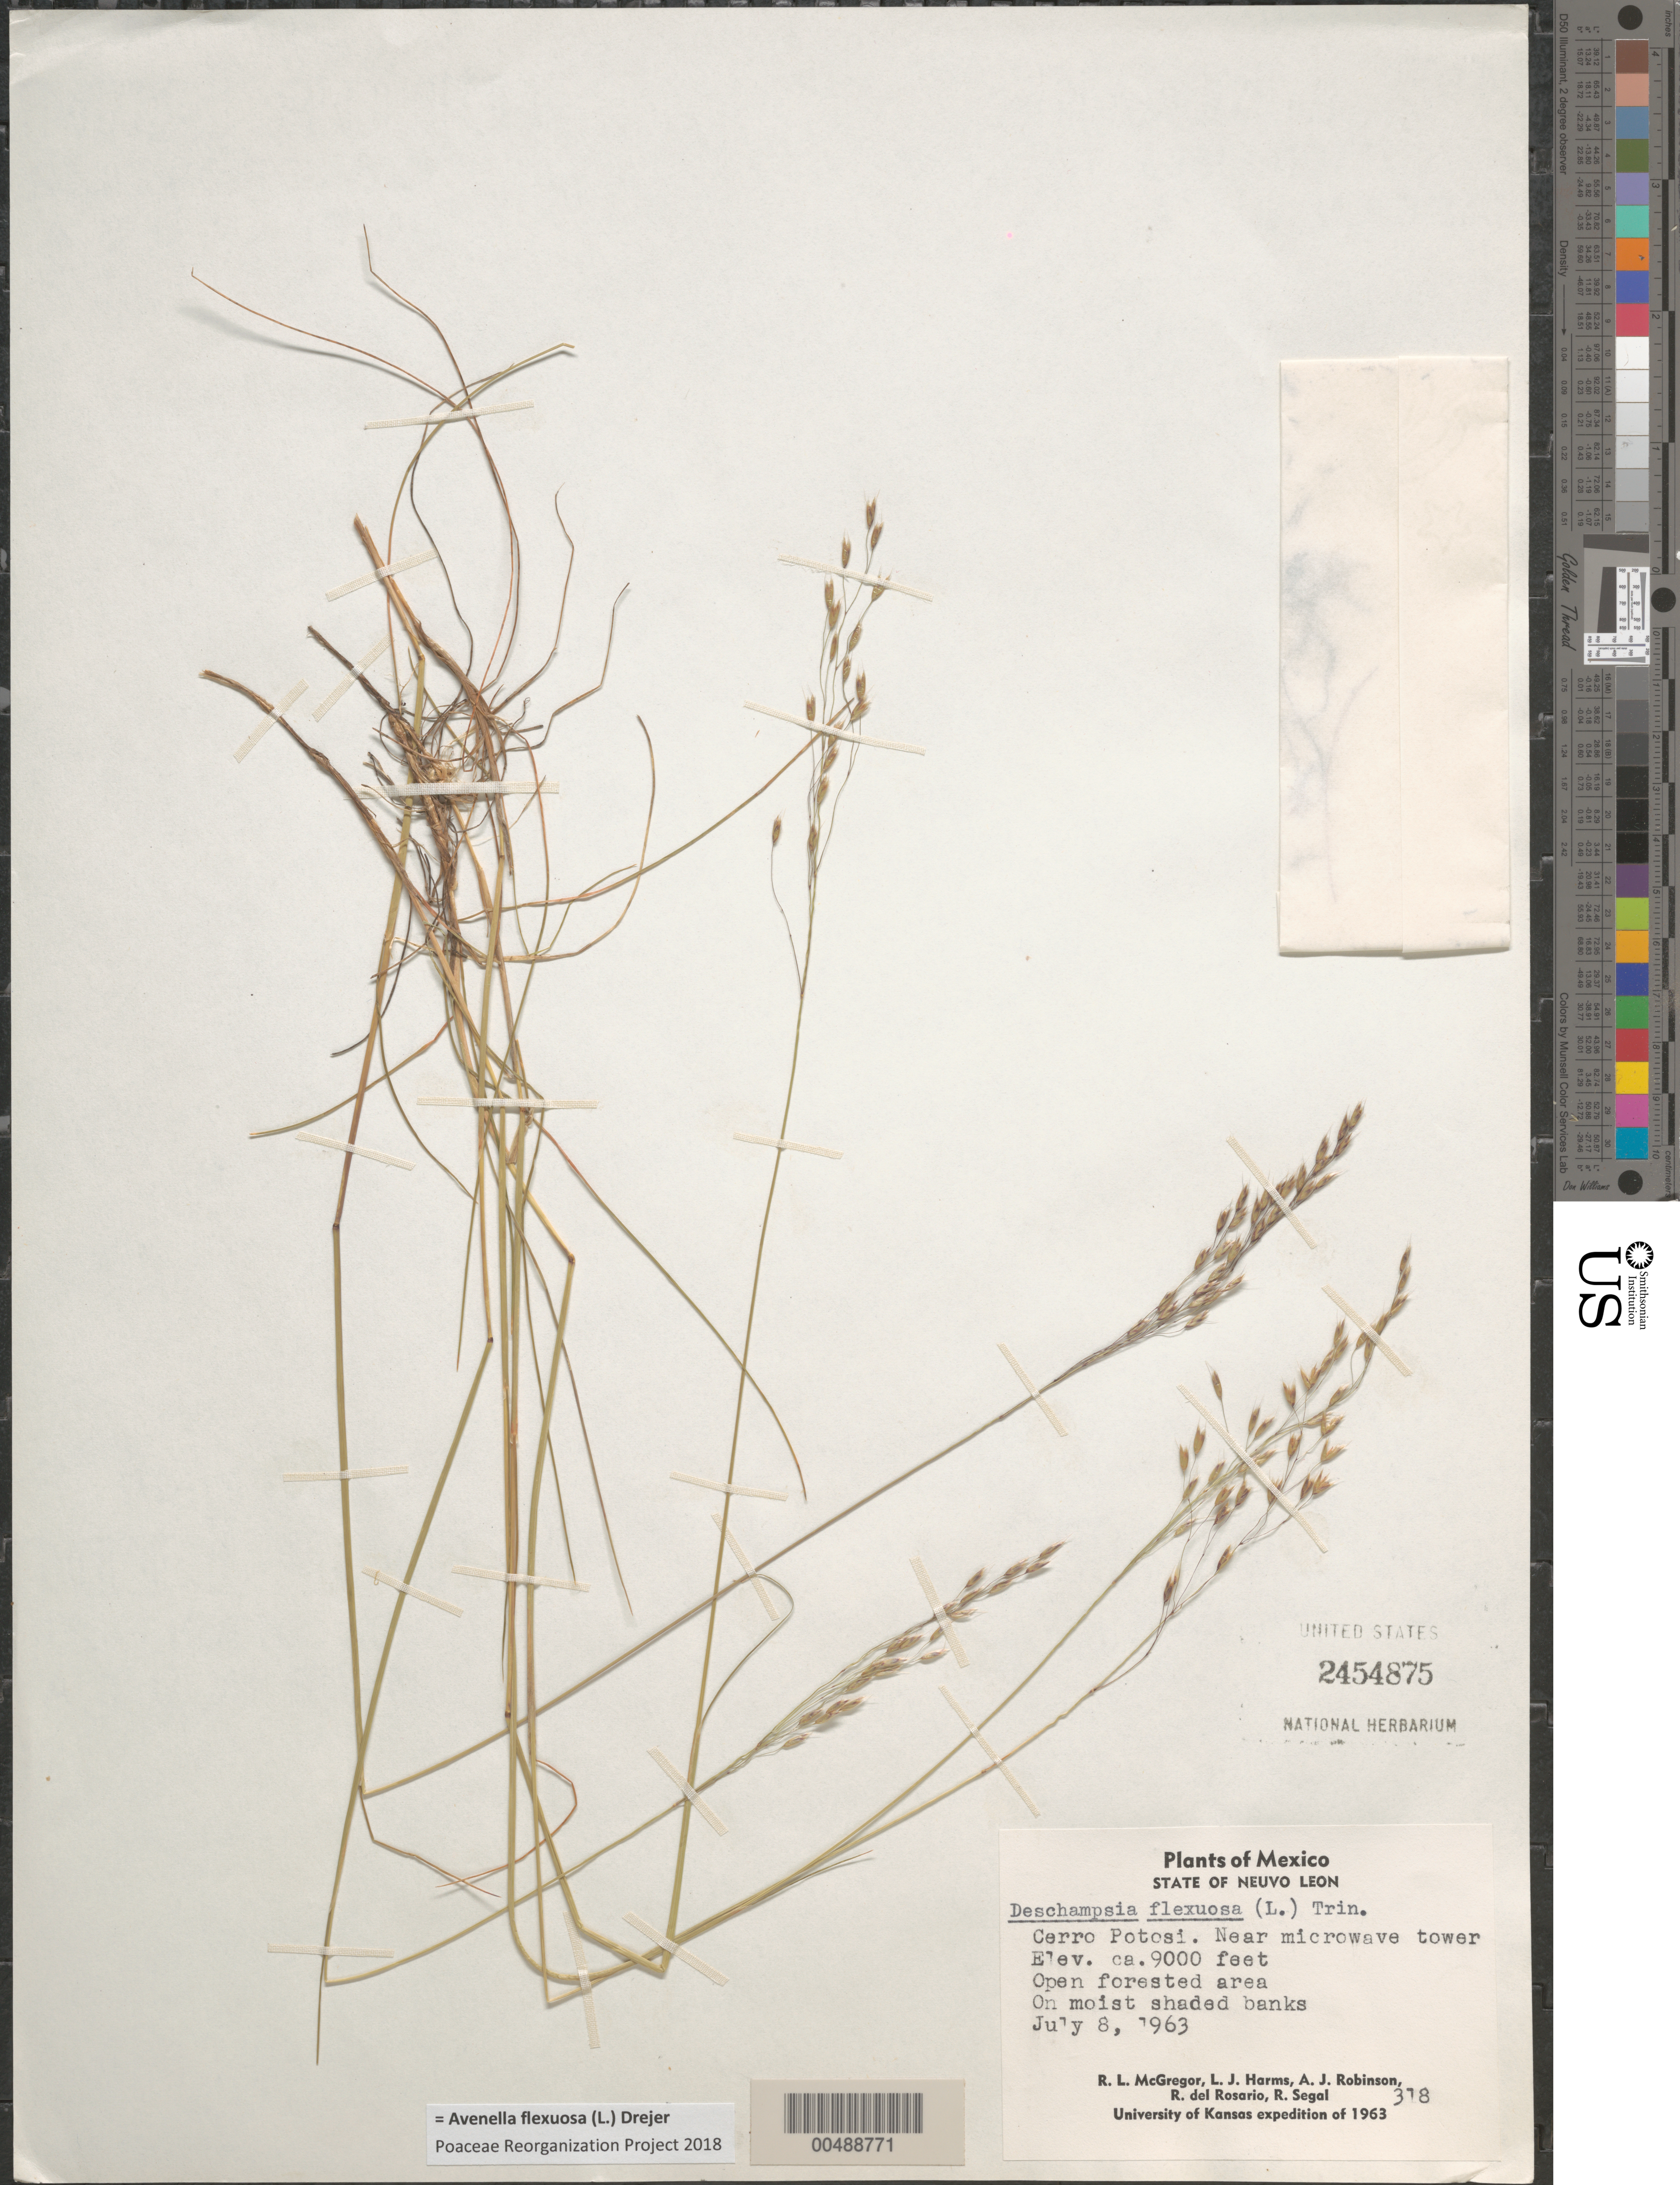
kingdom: Plantae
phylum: Tracheophyta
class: Liliopsida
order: Poales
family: Poaceae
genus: Avenella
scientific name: Avenella flexuosa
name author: (L.) Drejer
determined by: Poaceae Reorganization Project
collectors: R. McGregor, L. Harms & A. J. Robinson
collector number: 318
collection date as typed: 8 Jul 1963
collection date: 1963-07-08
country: Mexico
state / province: Nuevo León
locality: Cerro Potosi, near microwave tower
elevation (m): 2743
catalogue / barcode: US 2454875